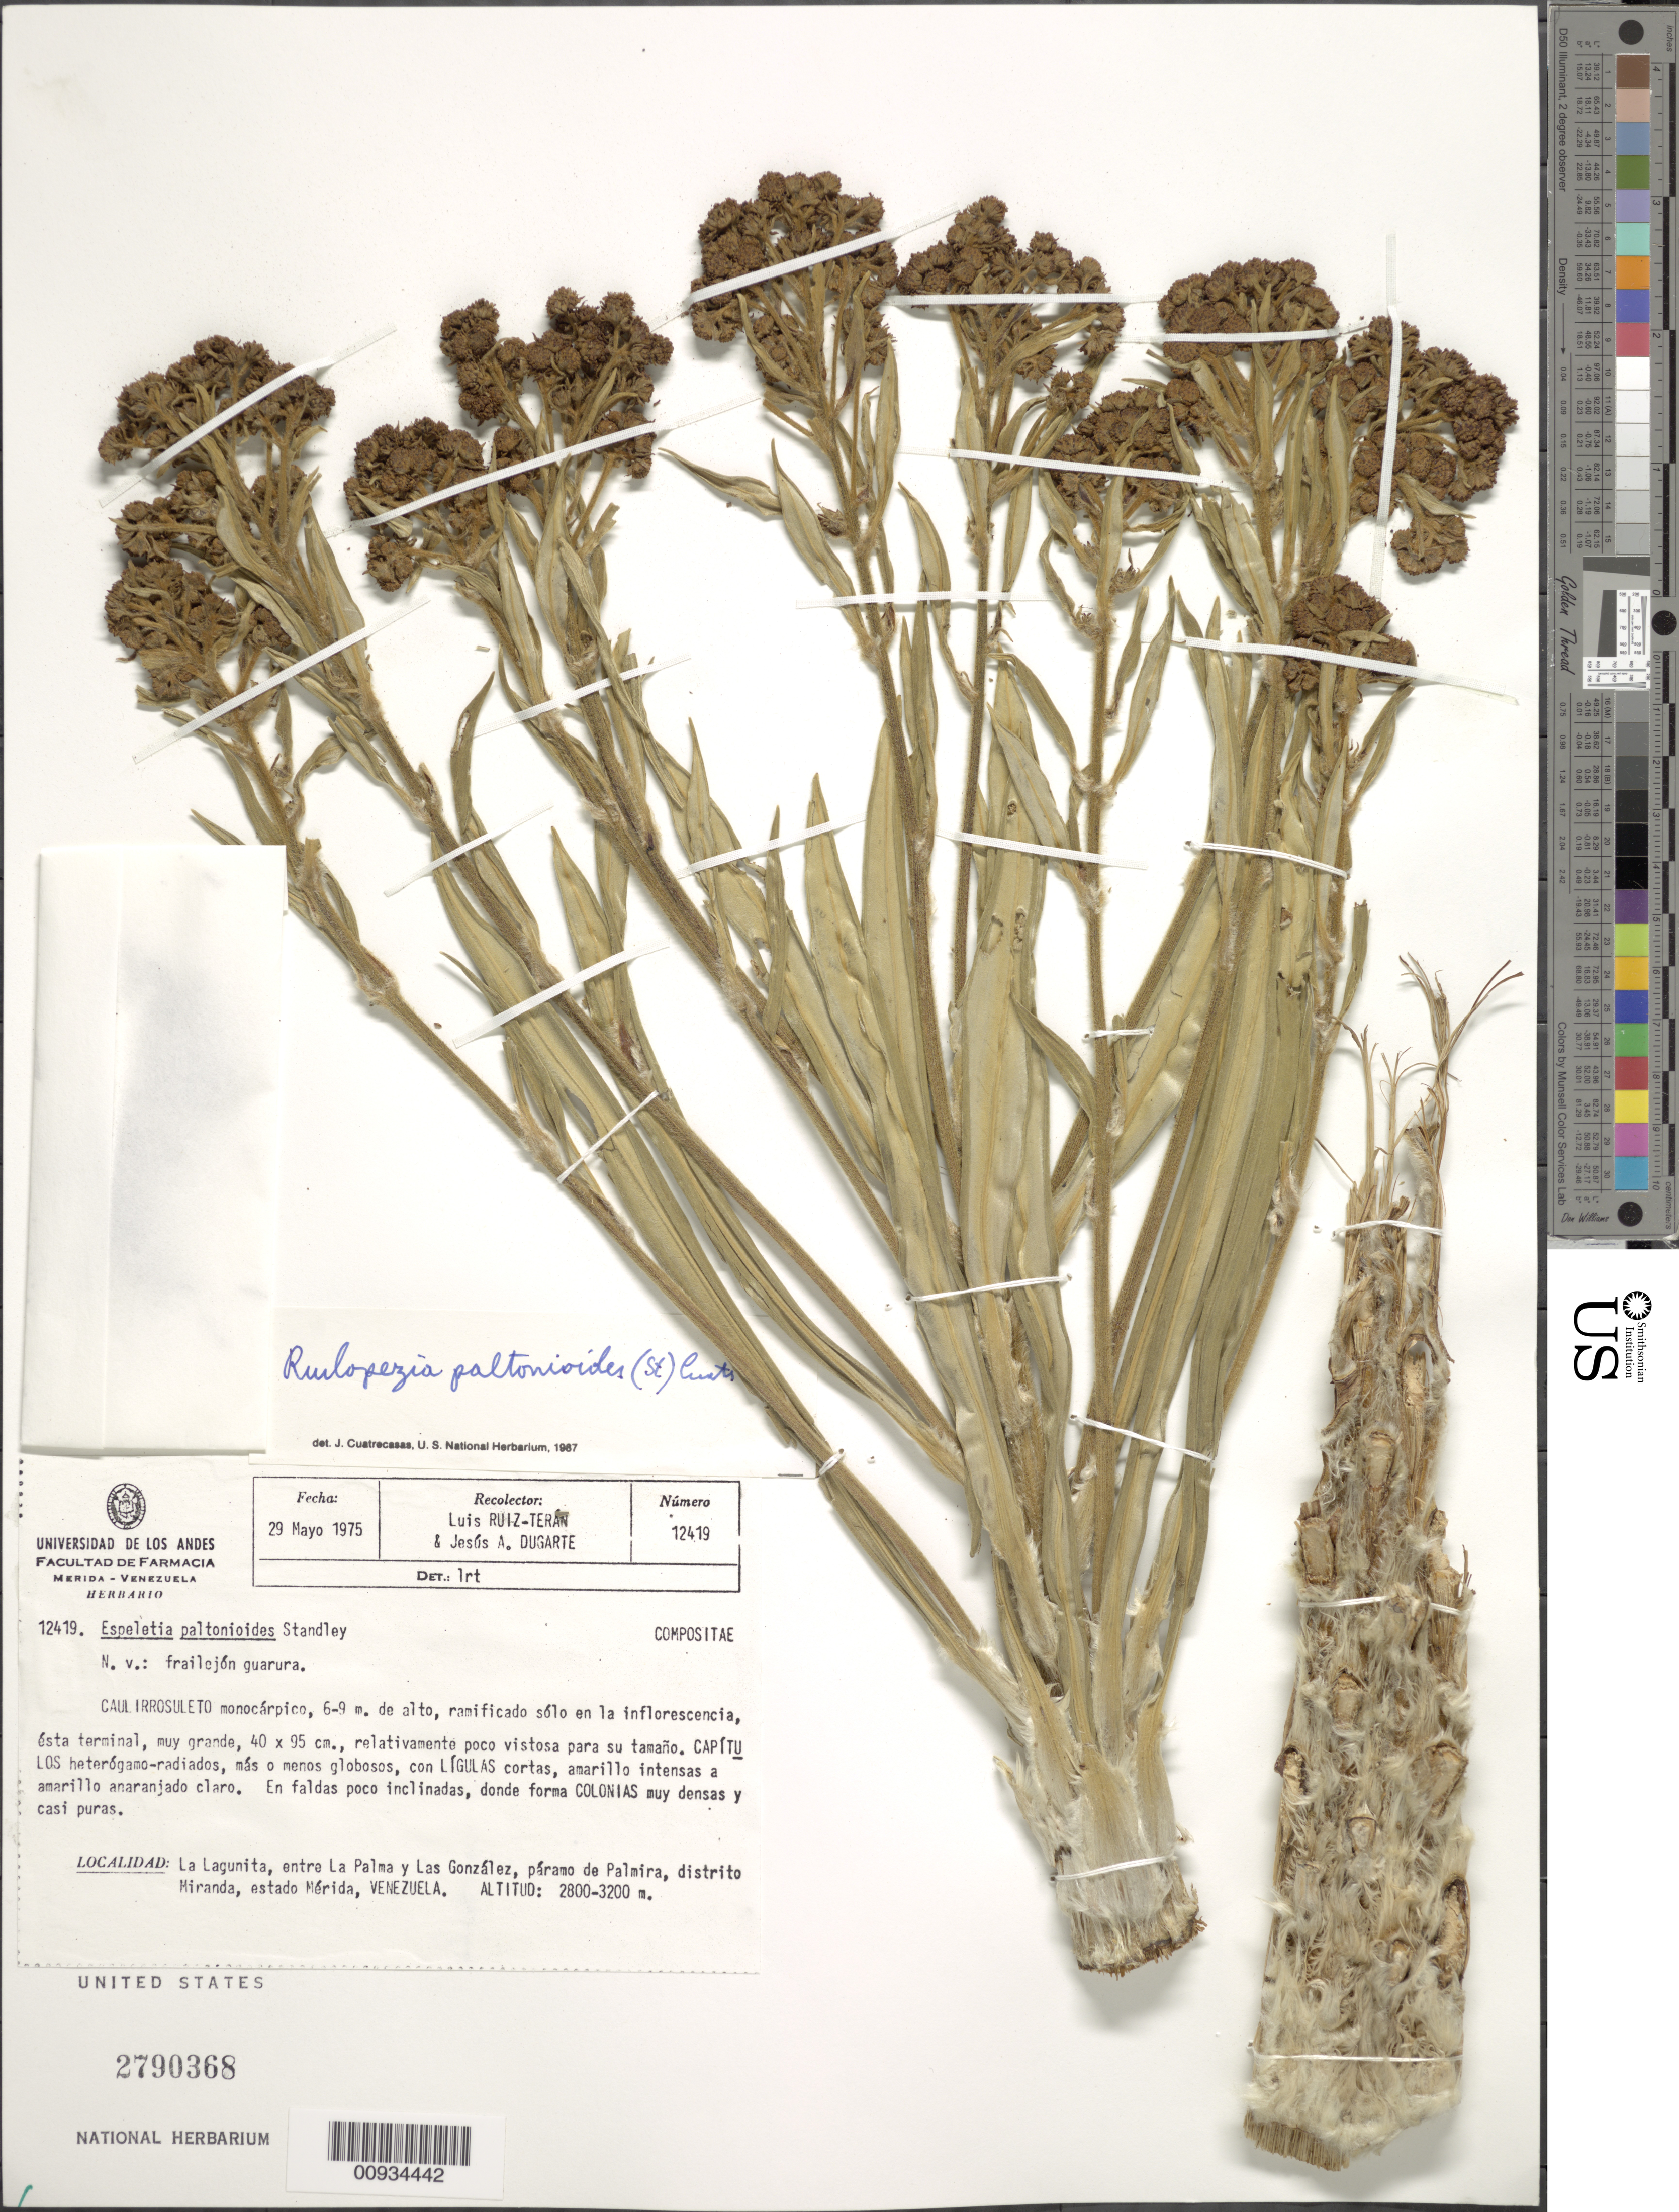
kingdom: Plantae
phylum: Tracheophyta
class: Magnoliopsida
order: Asterales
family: Asteraceae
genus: Ruilopezia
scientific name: Ruilopezia paltonioides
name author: (Standl.) Cuatrec.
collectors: L. E. Ruíz-Terán & J. Dugarte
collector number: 12419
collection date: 1975-05-29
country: Venezuela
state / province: Mérida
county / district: Miranda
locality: Páramo de Palmira. La Lagunita, entre La Palma Y Las Gonzalez.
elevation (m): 2800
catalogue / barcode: US 2790368